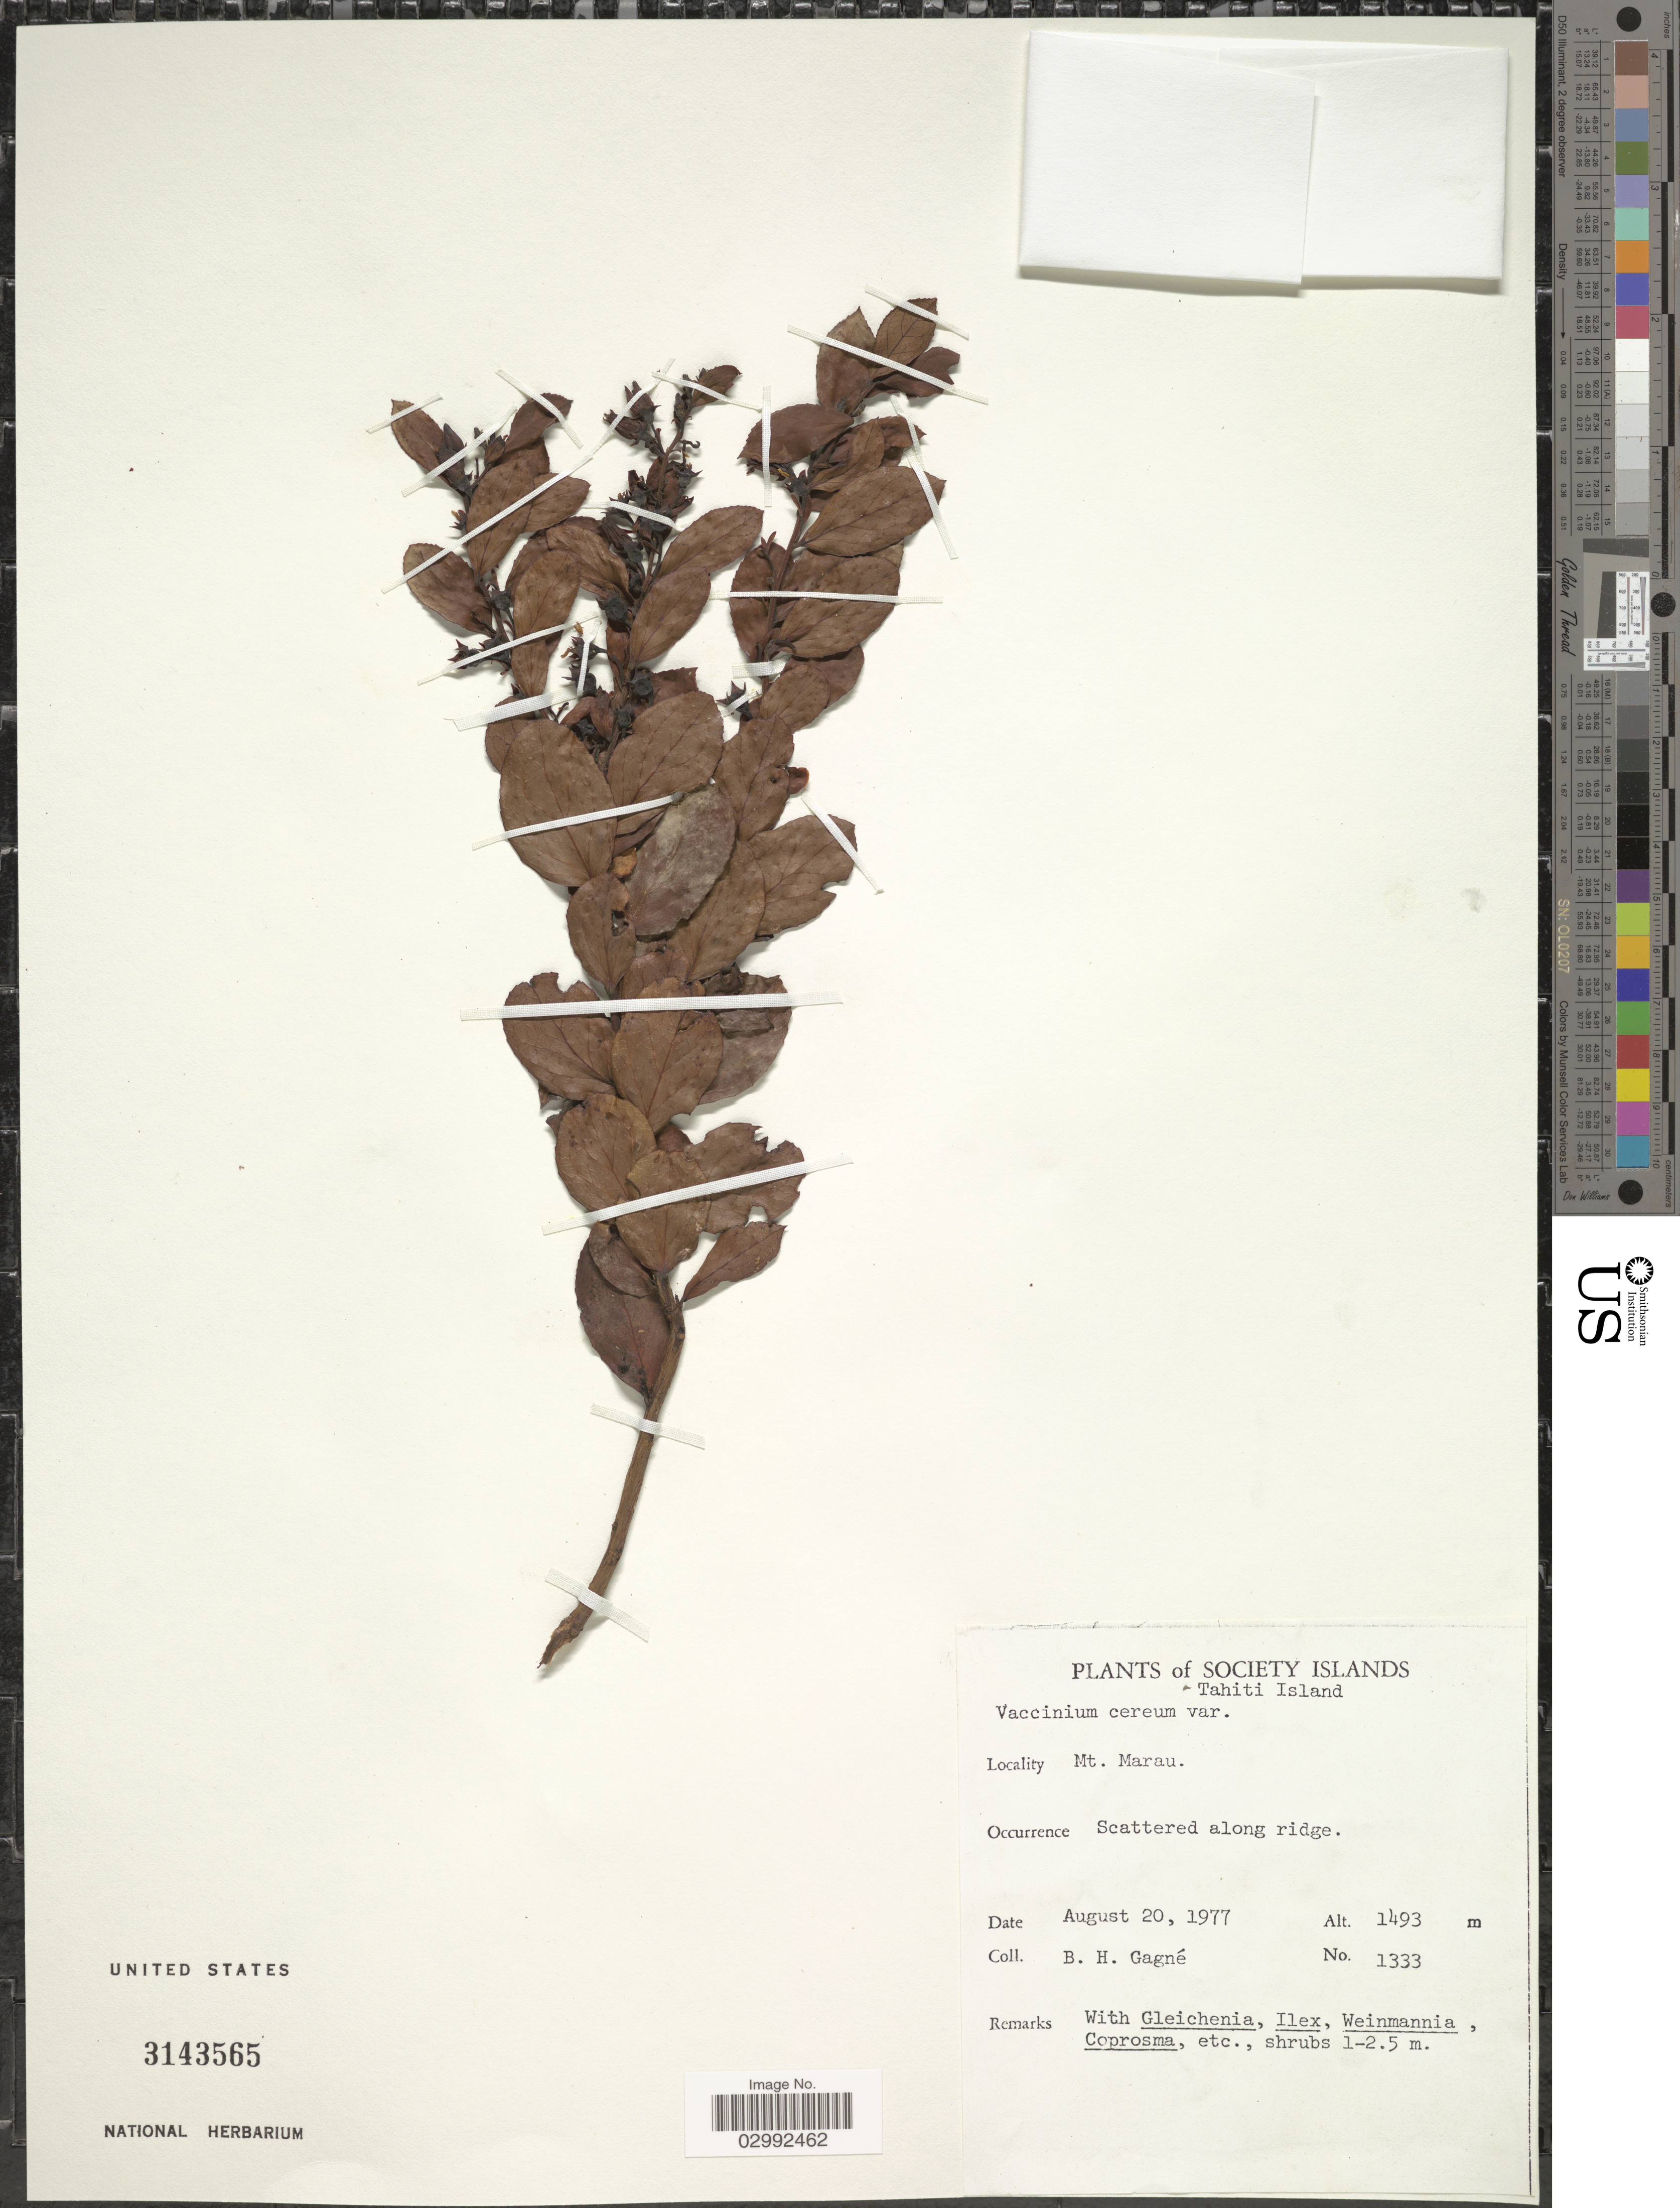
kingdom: Plantae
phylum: Tracheophyta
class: Magnoliopsida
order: Ericales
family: Ericaceae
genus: Vaccinium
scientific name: Vaccinium cereum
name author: (L. f.) G. Forst.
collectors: B. H. Gagné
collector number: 1333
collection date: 1977-08-20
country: French Polynesia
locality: Society Islands, Tahiti Island, Mt Marau.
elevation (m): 1493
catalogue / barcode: US 3143565